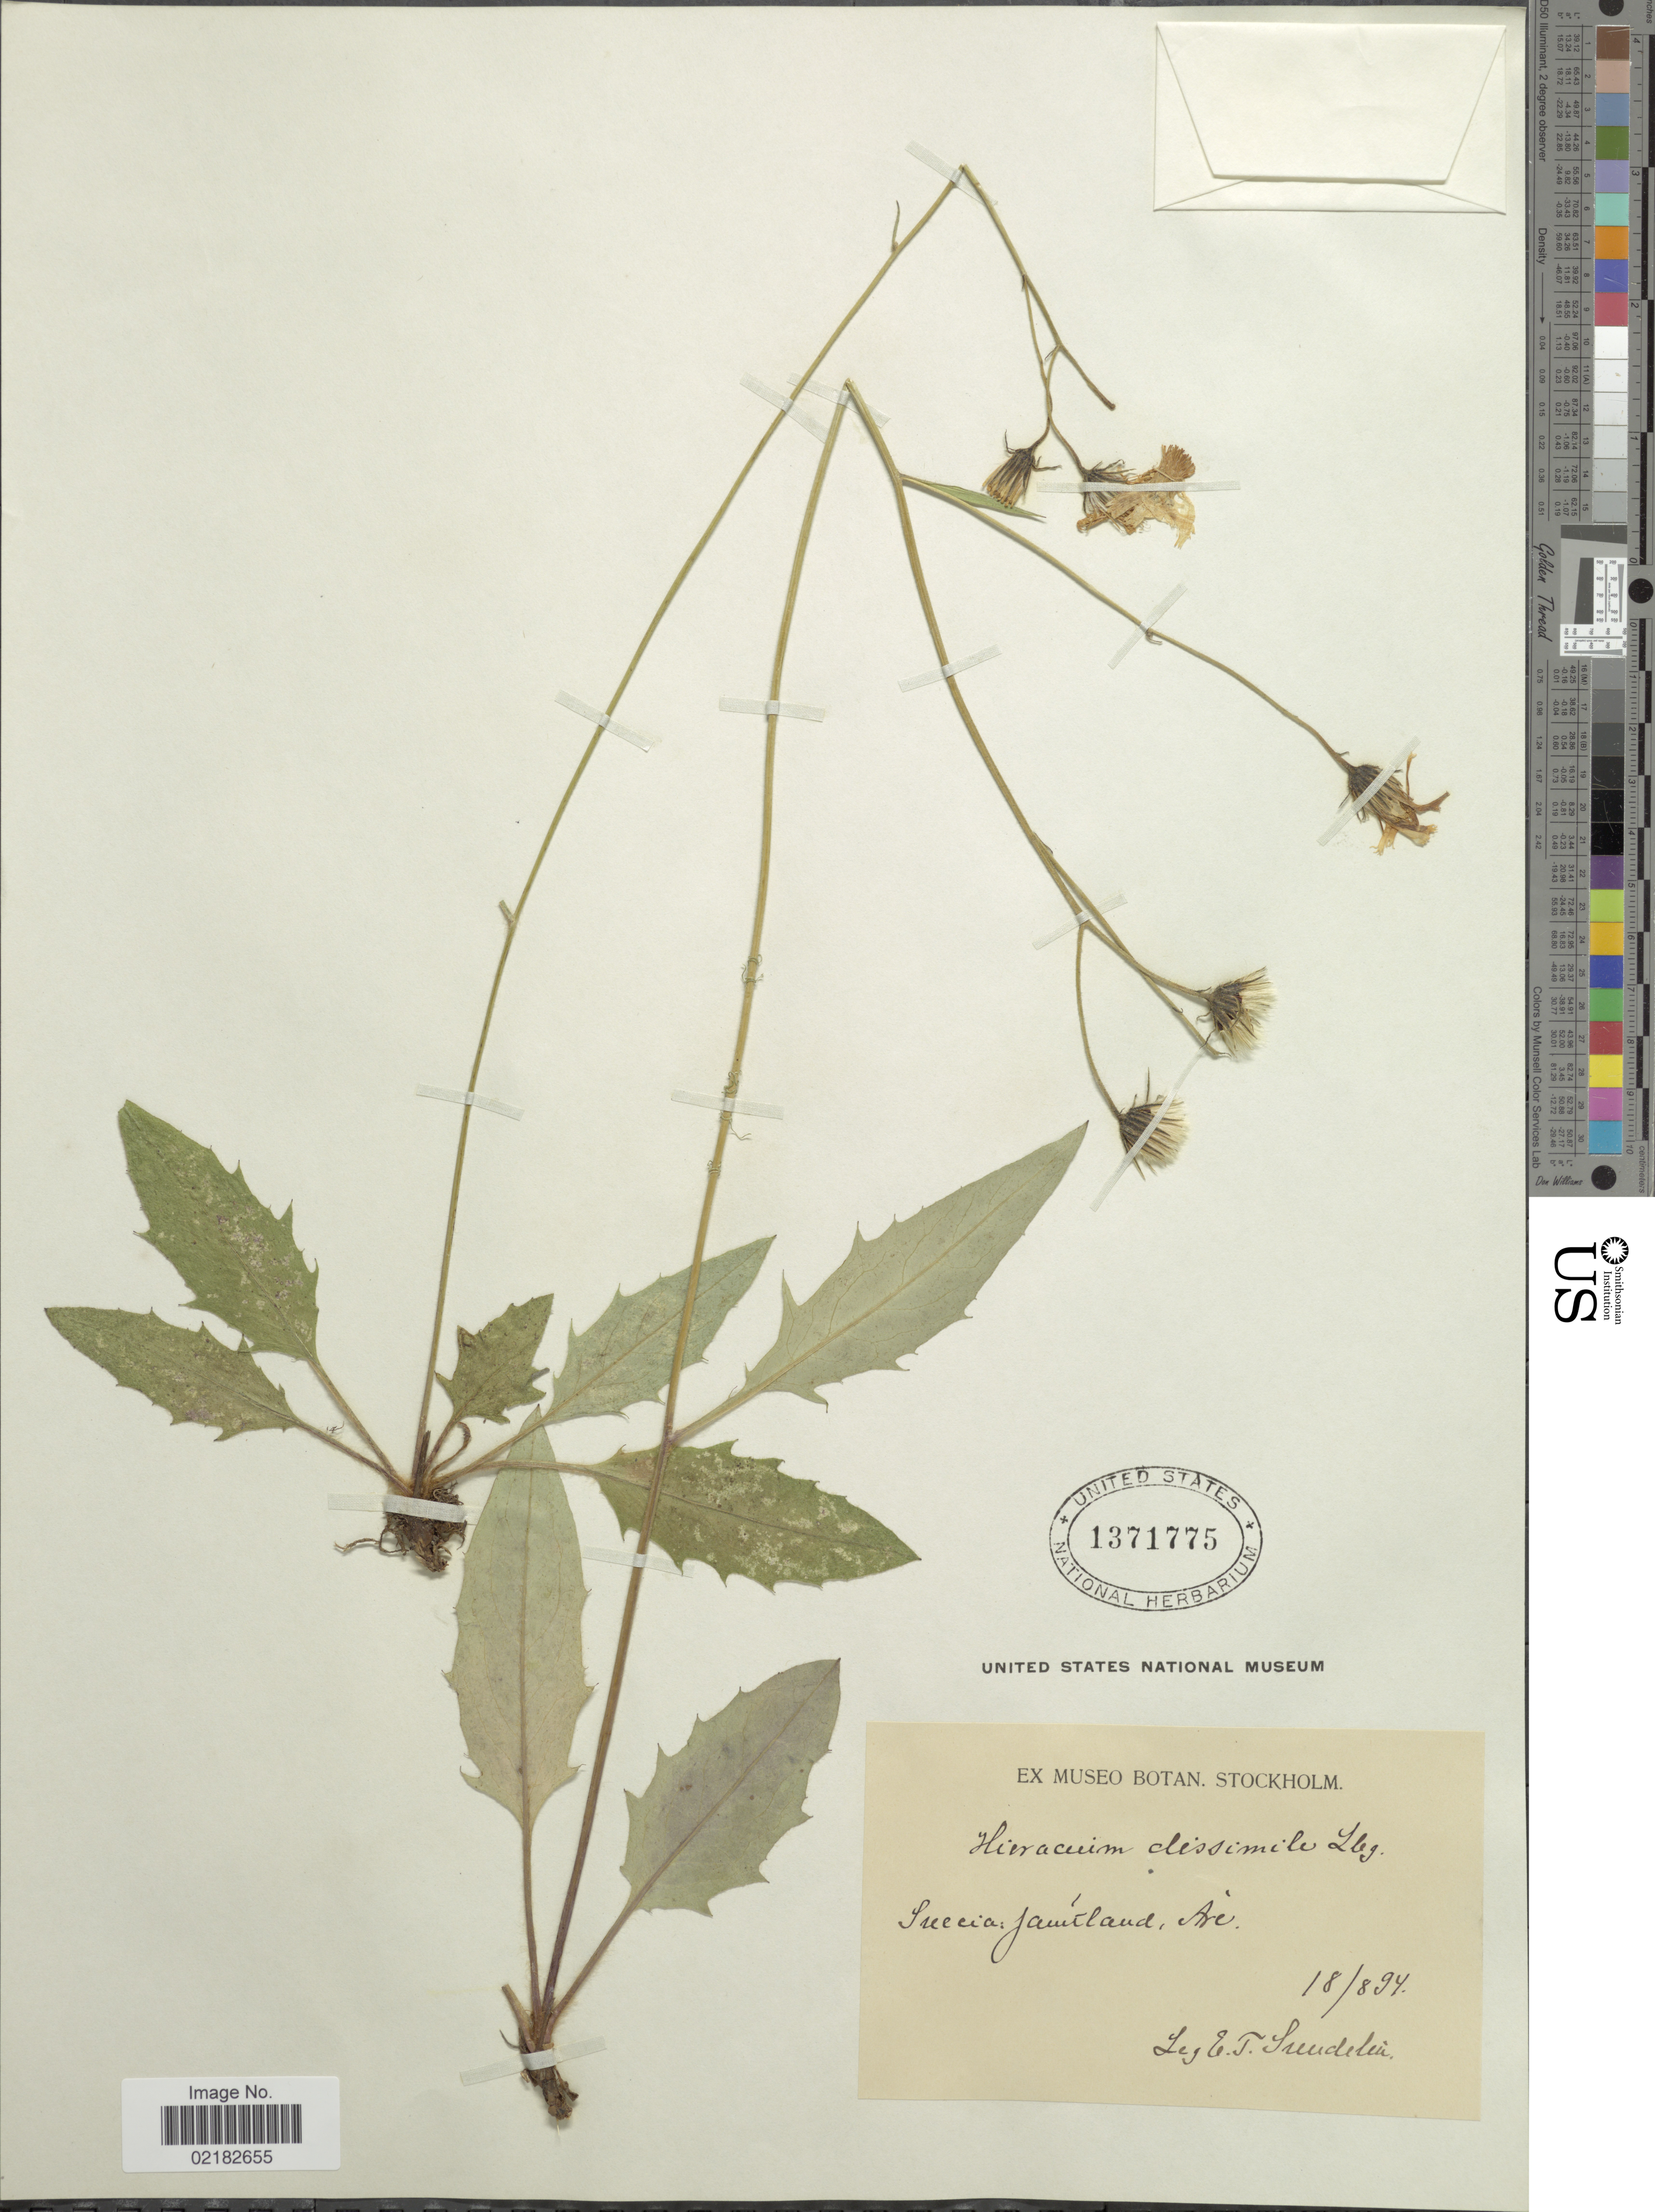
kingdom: Plantae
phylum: Tracheophyta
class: Magnoliopsida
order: Asterales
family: Asteraceae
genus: Hieracium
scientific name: Hieracium dissimile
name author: (Lindeb.) Dahlst.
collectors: E. Sundelin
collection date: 1894-08-08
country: Sweden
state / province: Jämtland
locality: Jamtland, Are [interpreted]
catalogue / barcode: US 1371775